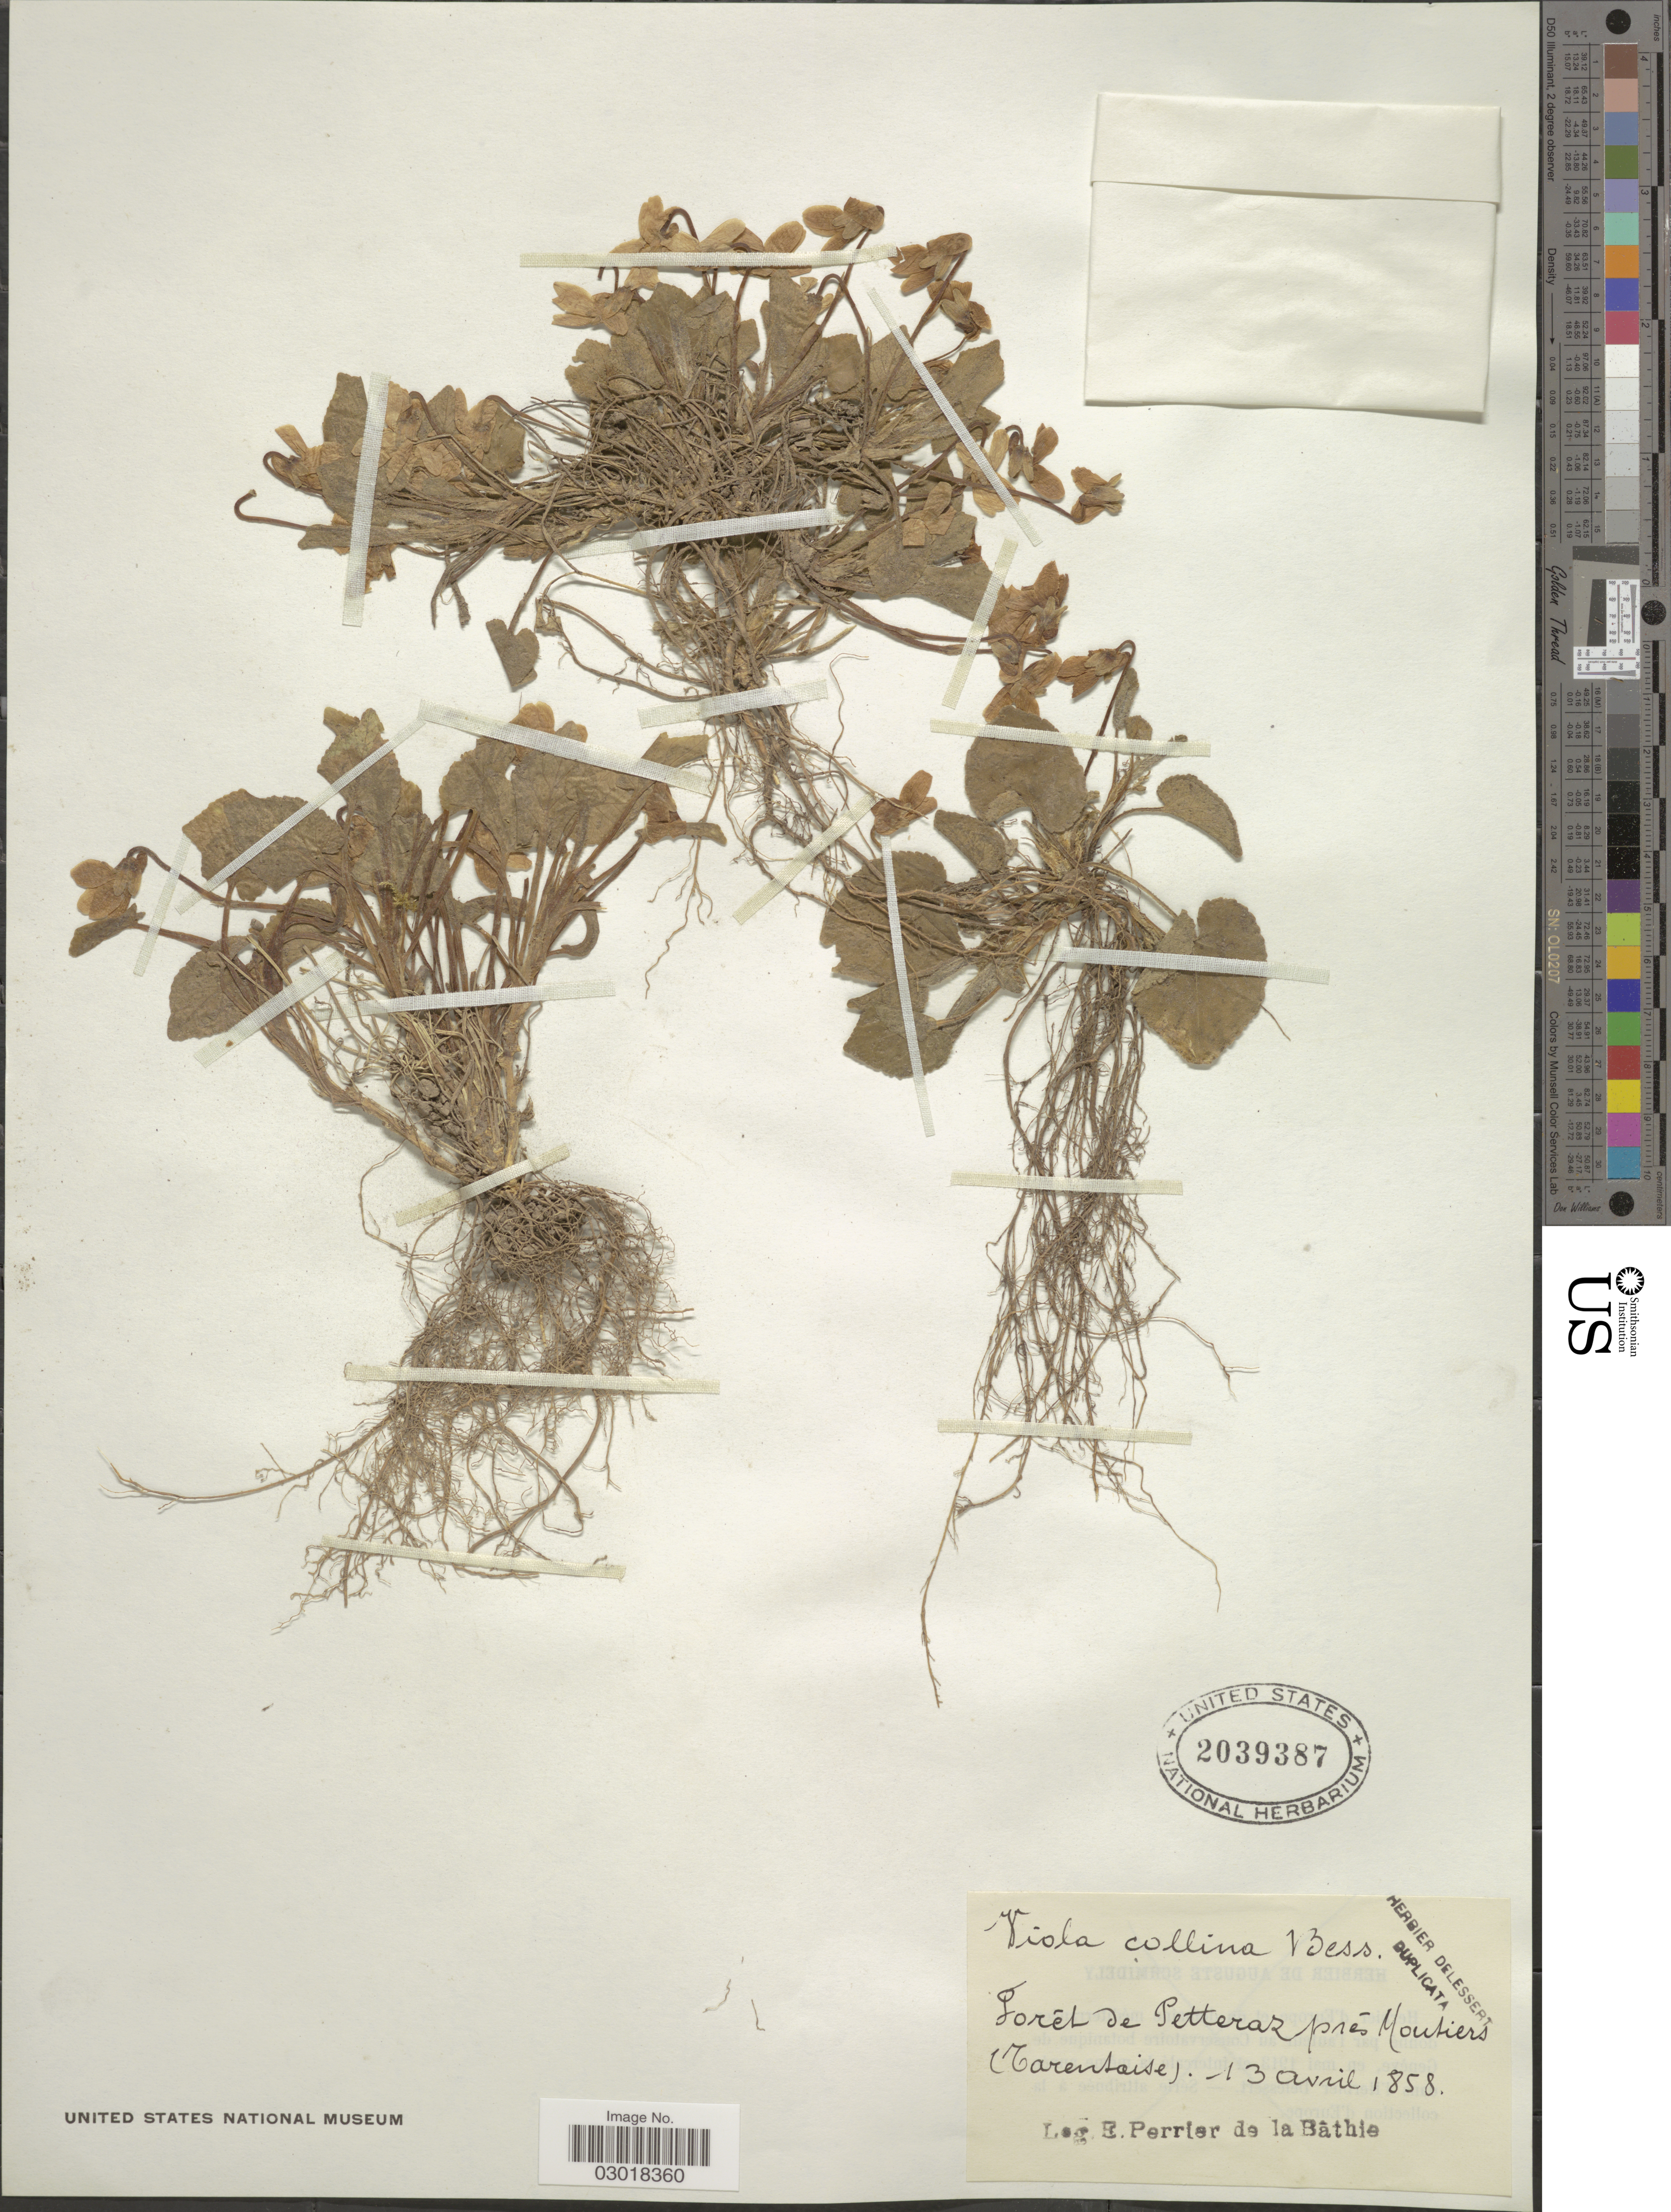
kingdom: Plantae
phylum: Tracheophyta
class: Magnoliopsida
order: Malpighiales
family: Violaceae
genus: Viola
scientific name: Viola collina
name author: Besser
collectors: E. Perrier de la Bâthie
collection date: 1858-04-13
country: France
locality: Forêt de Petteras prés Moutiers (Tarentaise).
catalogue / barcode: US 2039387